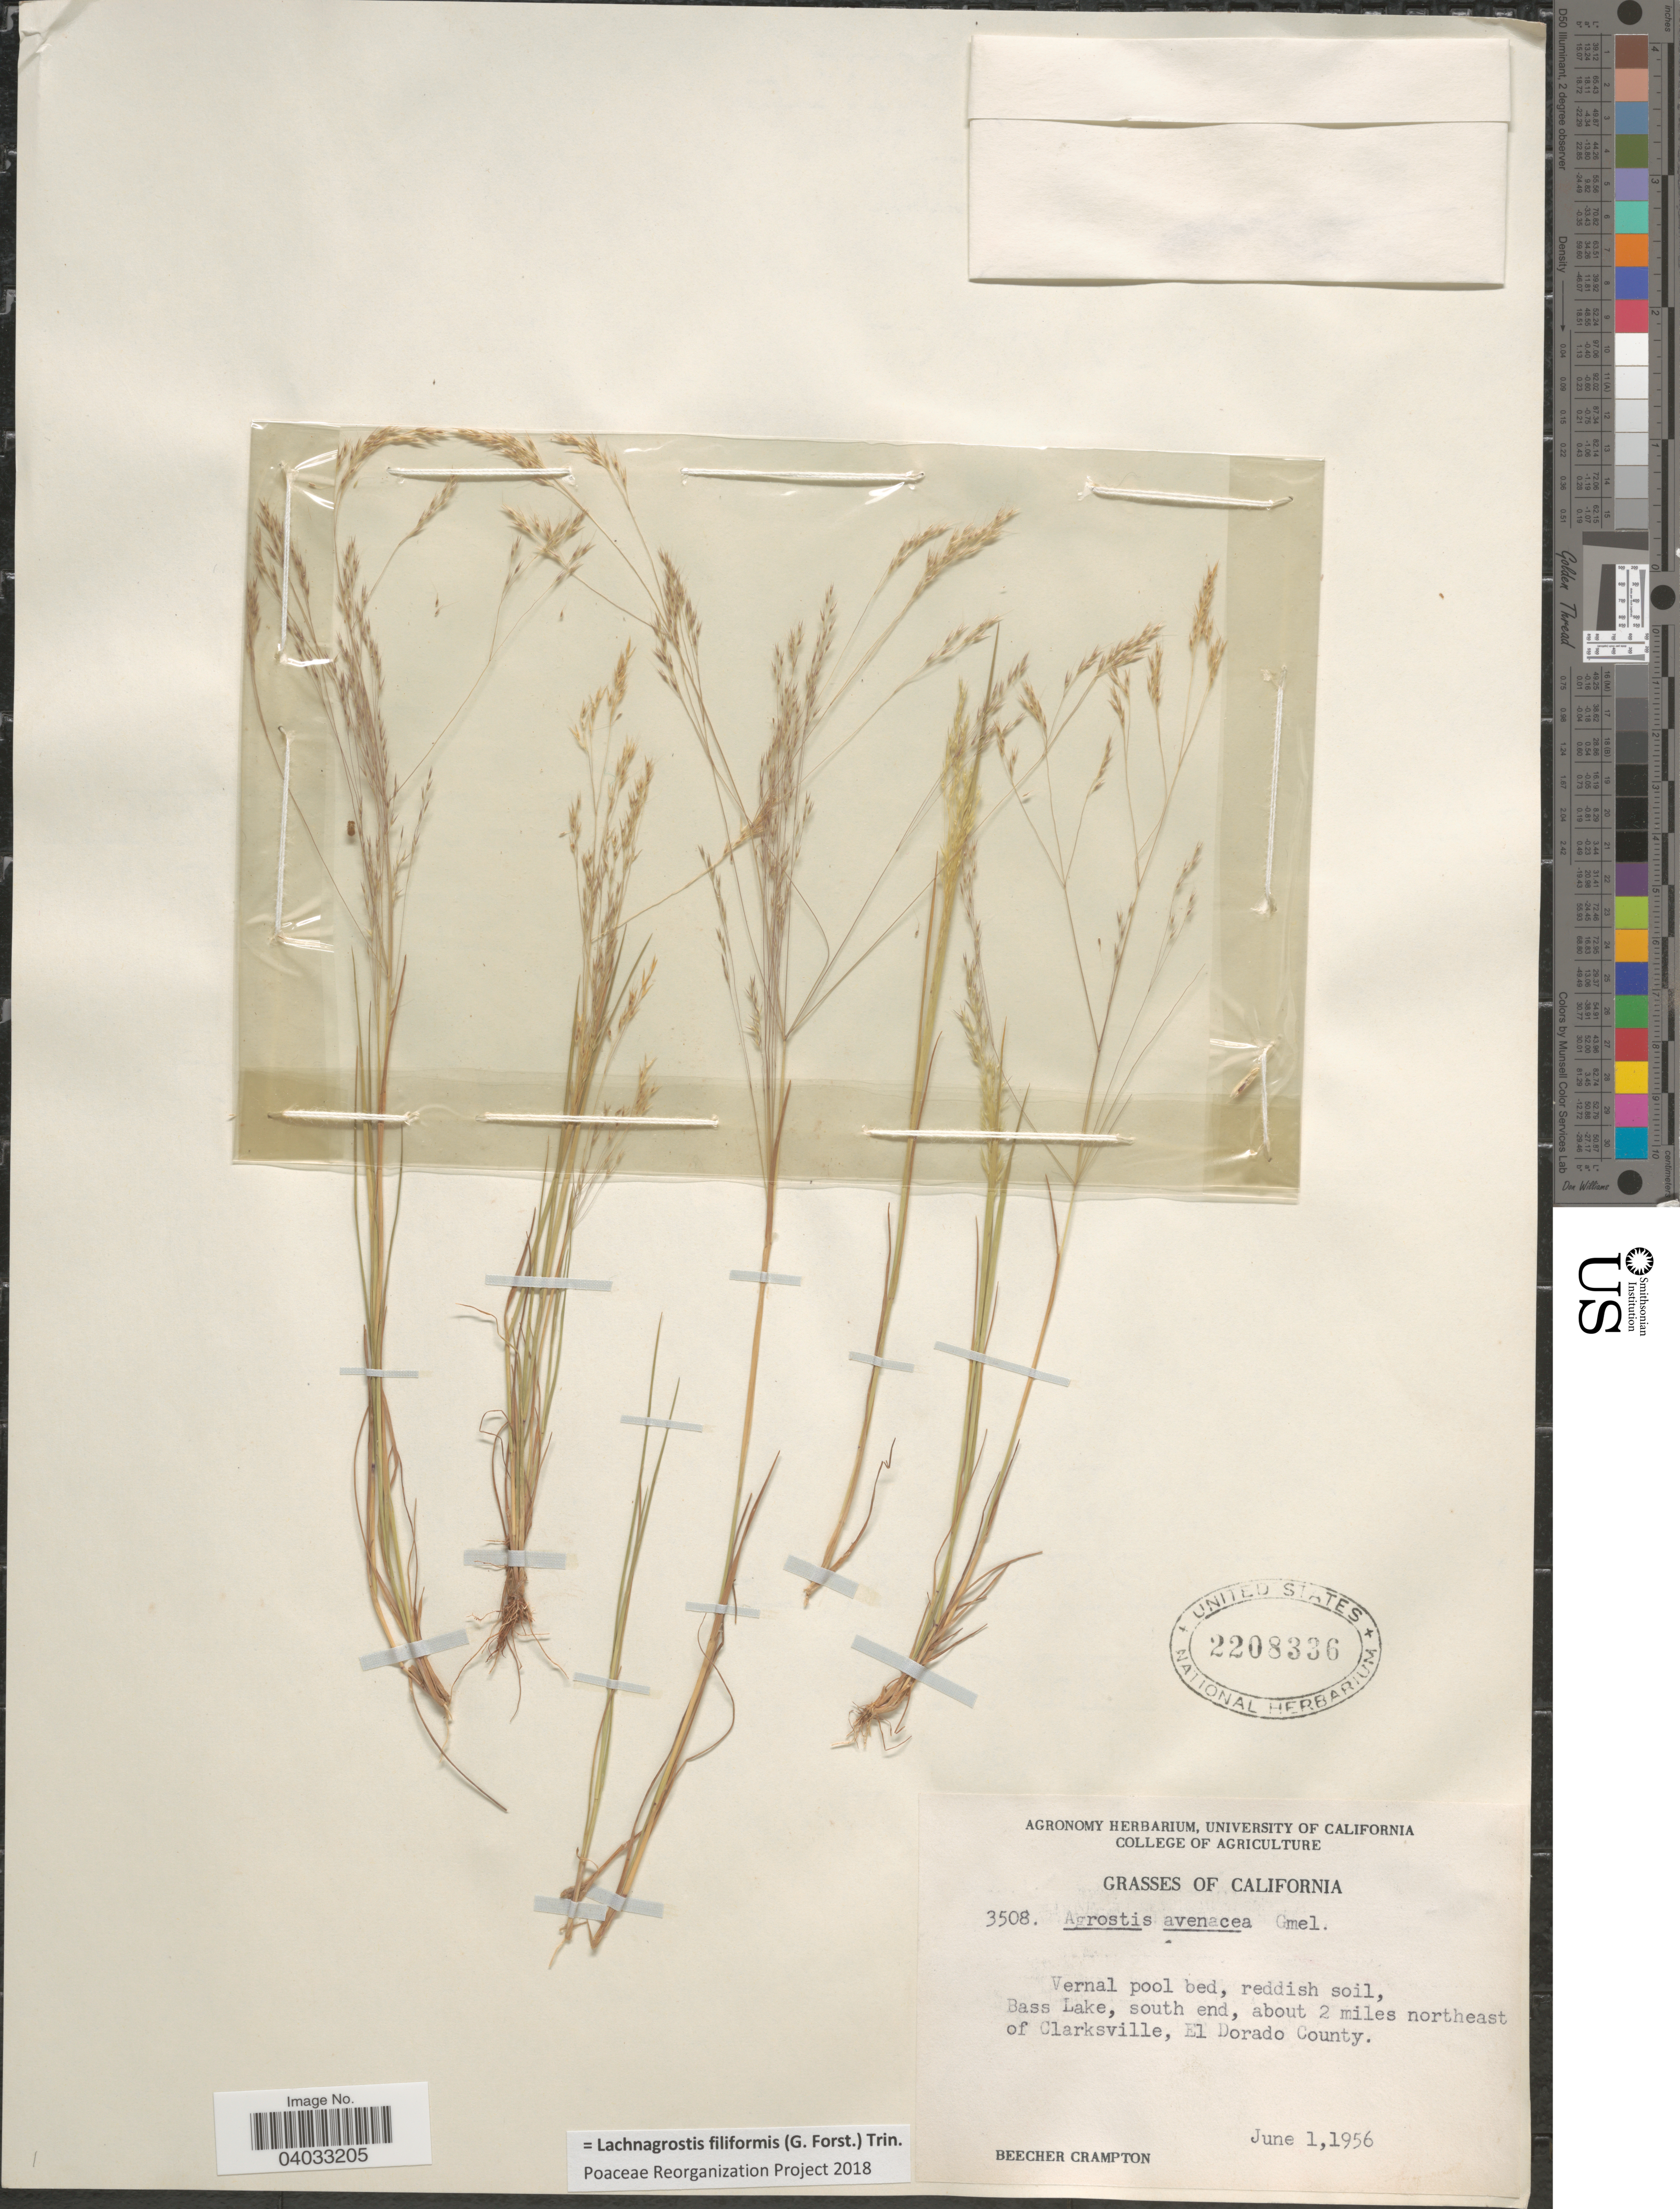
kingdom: Plantae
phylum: Tracheophyta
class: Liliopsida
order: Poales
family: Poaceae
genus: Lachnagrostis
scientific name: Lachnagrostis filiformis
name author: (J.R. Forst.) Trin.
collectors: B. Crampton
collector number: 3508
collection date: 1956-06-01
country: United States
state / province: California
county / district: El Dorado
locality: Bass Lake, south end, about 2 miles northeast of Clarksville, El Dorado County.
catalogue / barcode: US 2208336